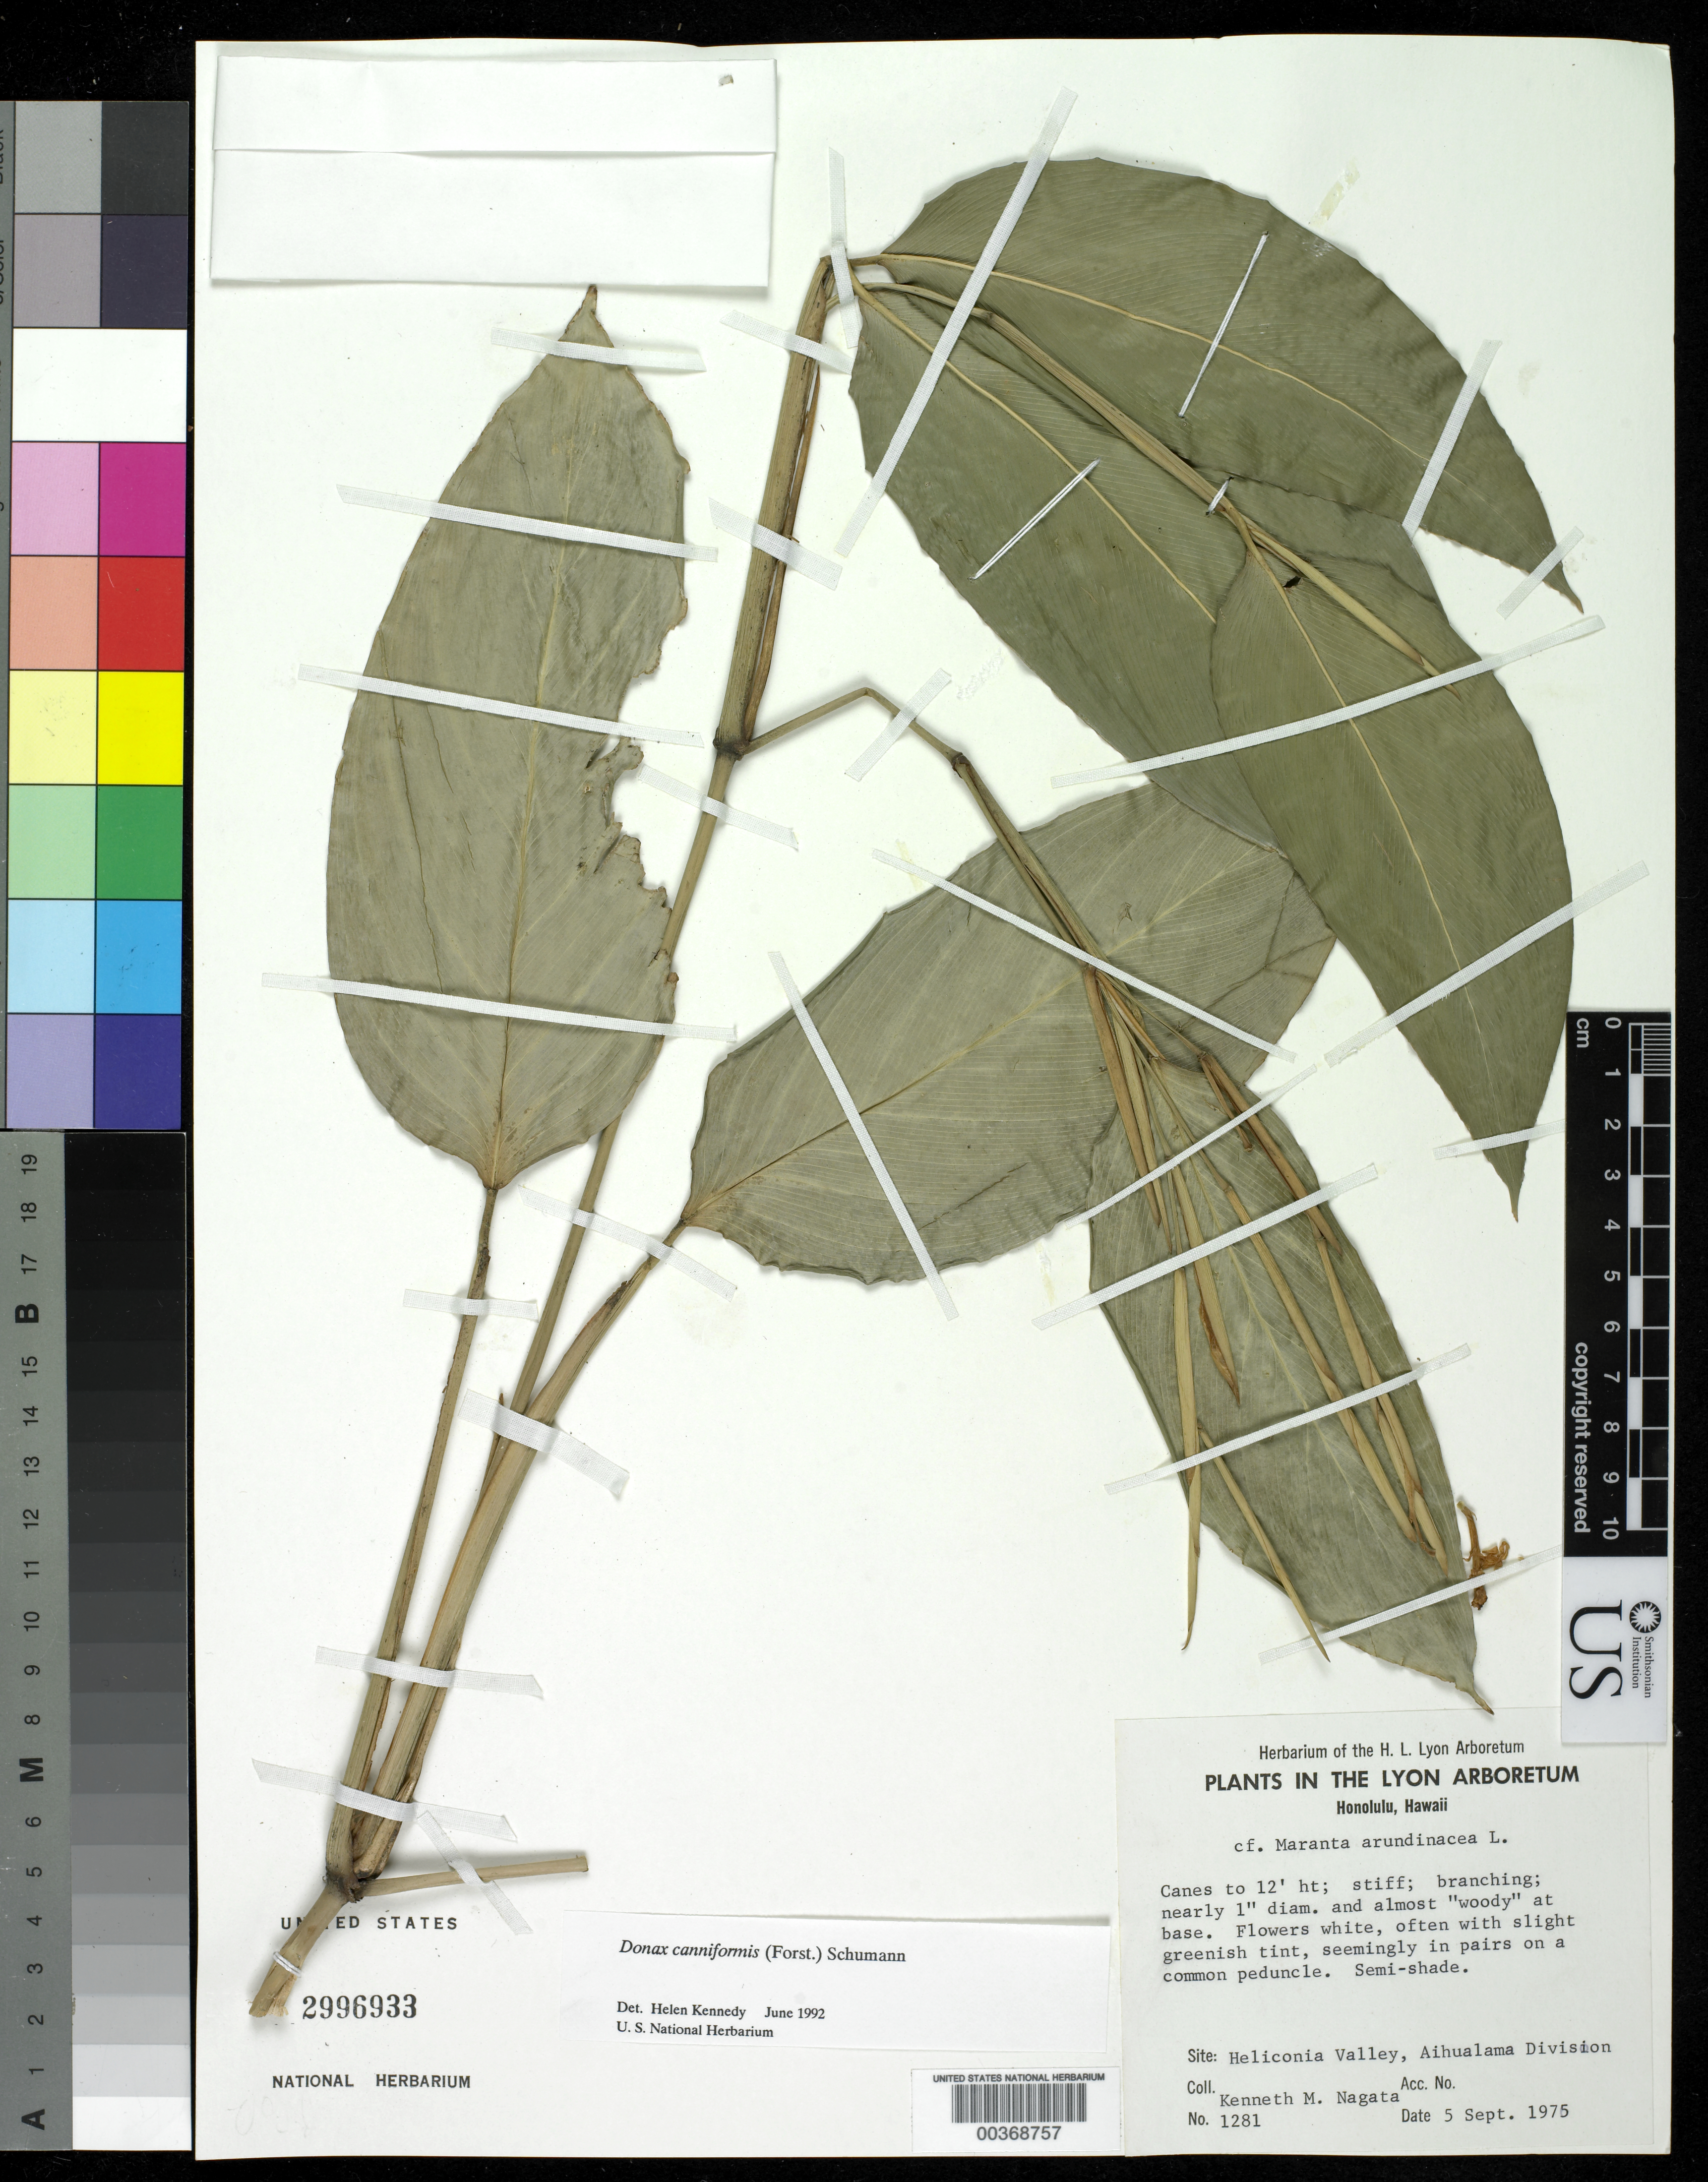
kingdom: Plantae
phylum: Tracheophyta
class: Liliopsida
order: Zingiberales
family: Marantaceae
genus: Donax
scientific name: Donax canniformis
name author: (G. Forst.) K. Schum.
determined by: Kennedy, Helen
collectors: K. Nagata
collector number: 1281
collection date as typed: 05 Sep 1975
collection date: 1975-09-05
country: United States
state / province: Hawaii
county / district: Honolulu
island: Oahu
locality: Honolulu, heliconia valley, aihualama division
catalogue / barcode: US 2996933